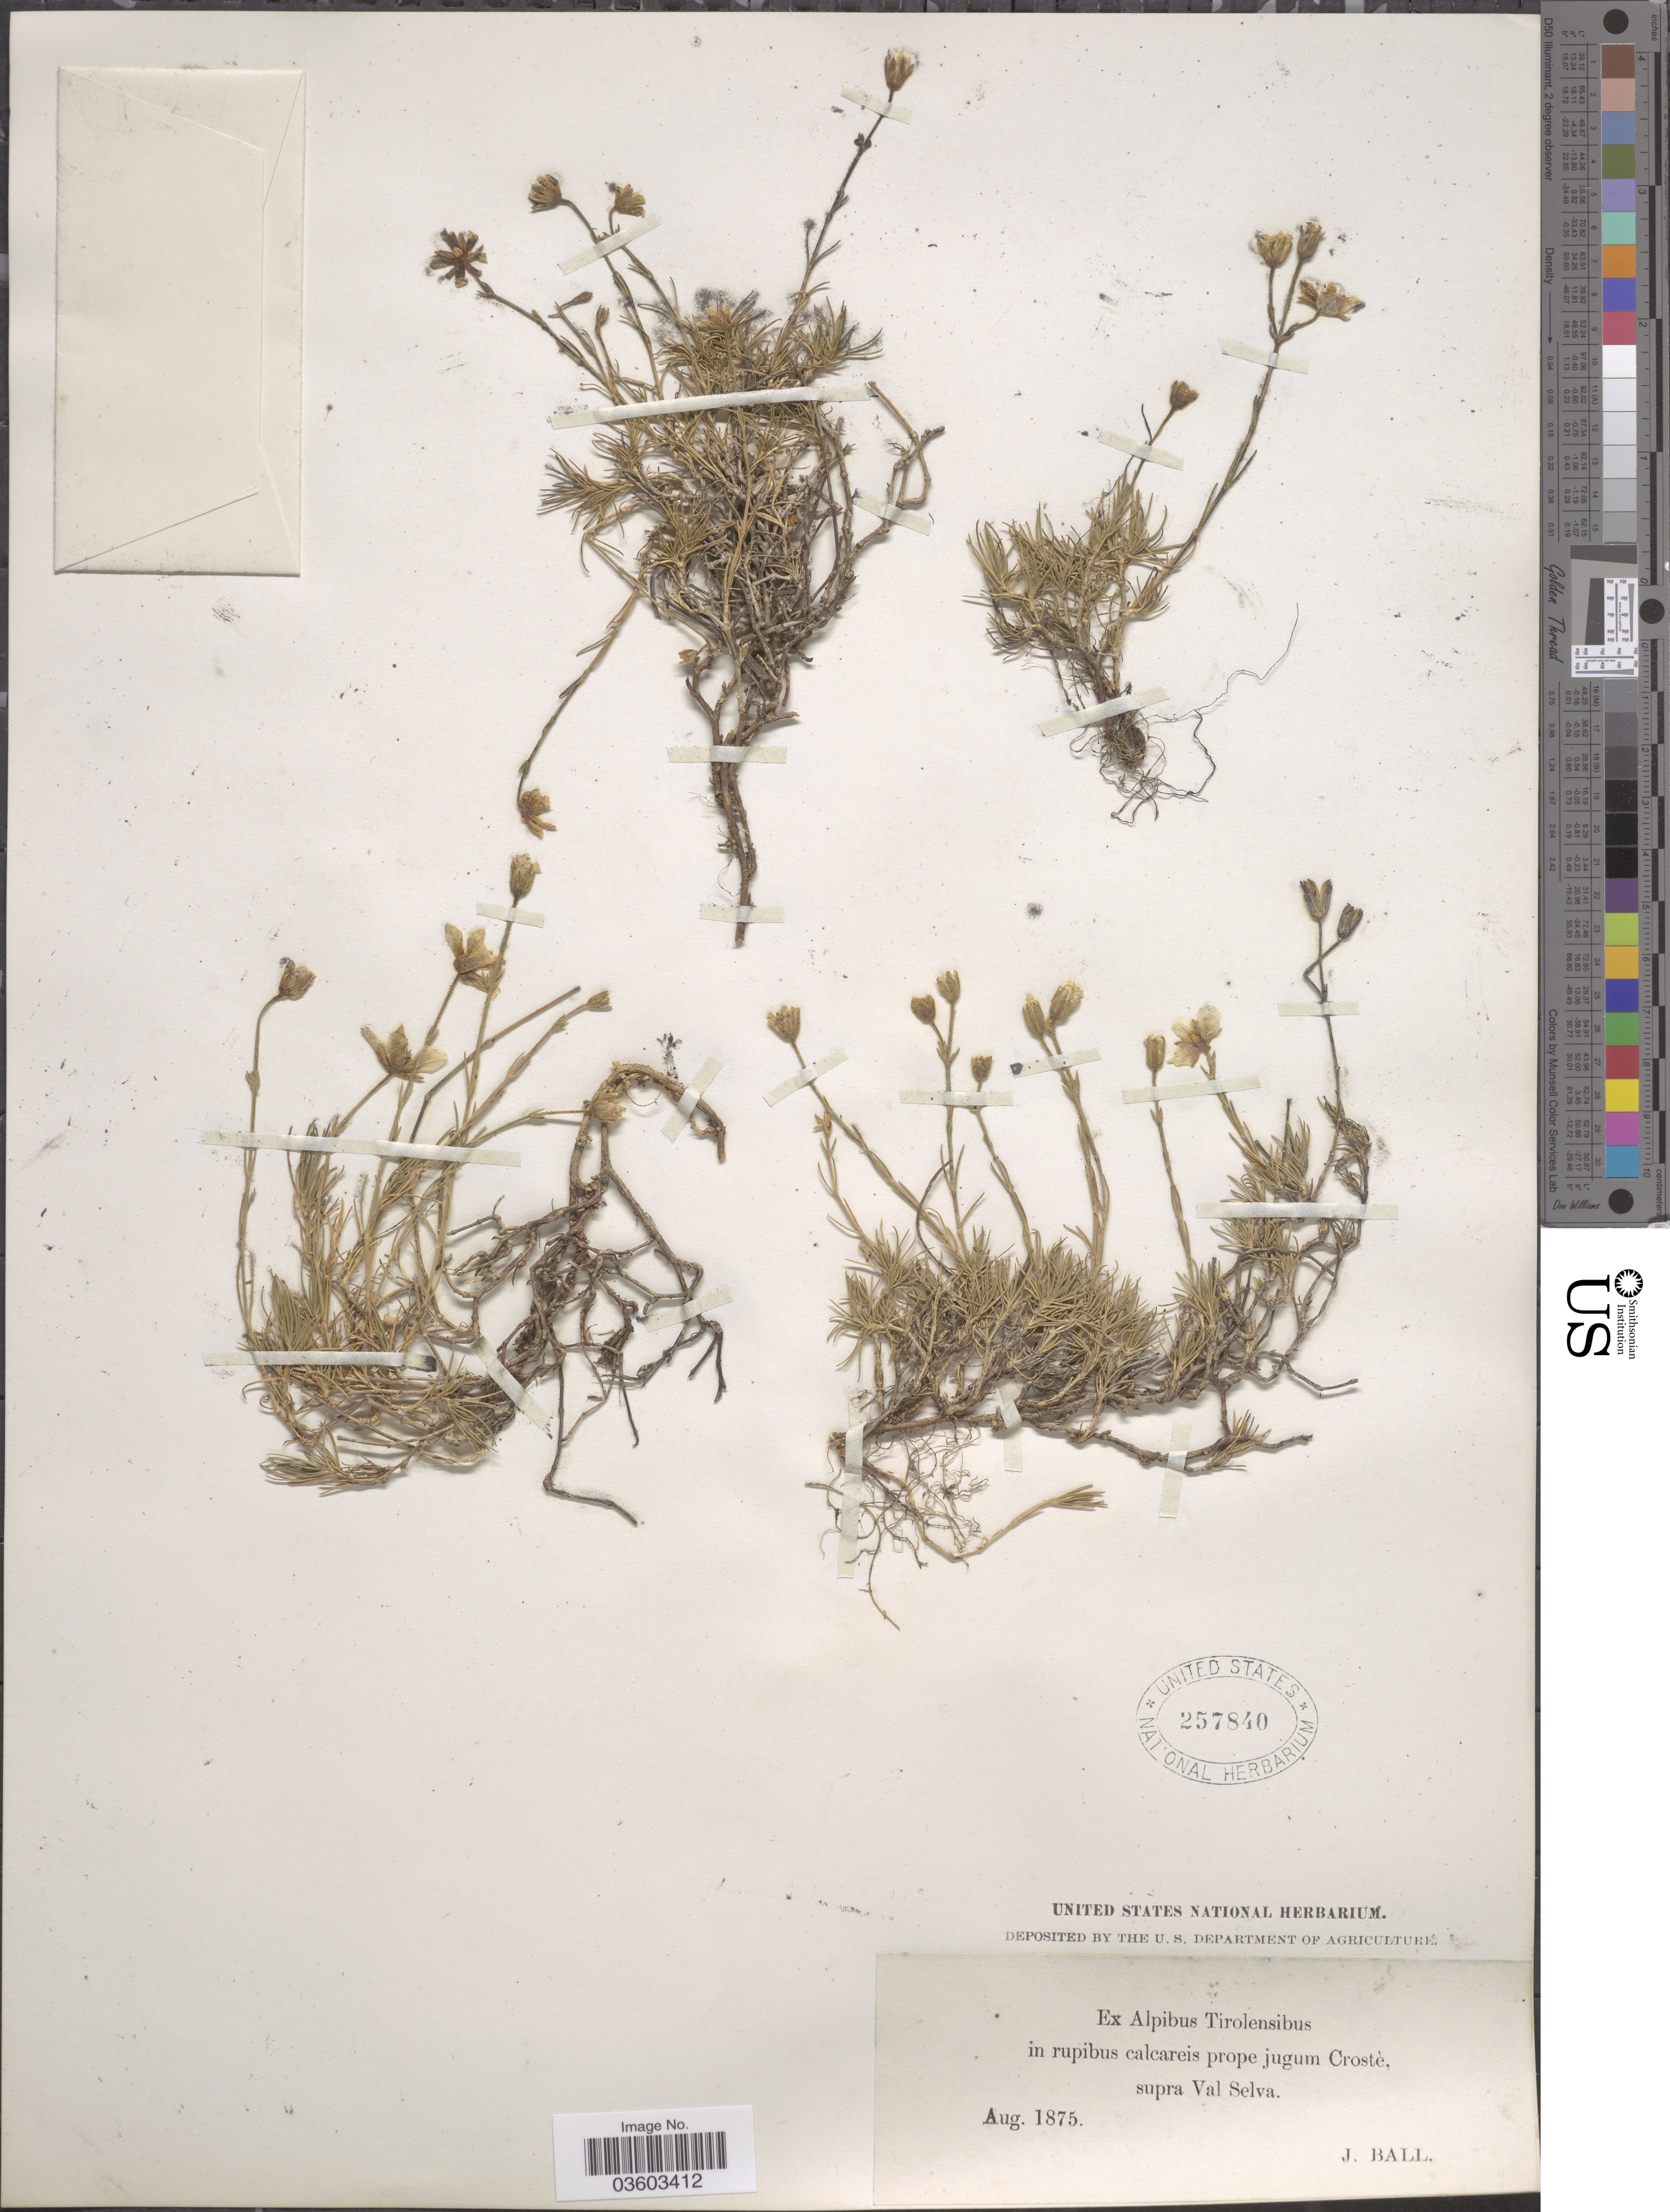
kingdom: Plantae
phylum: Tracheophyta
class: Magnoliopsida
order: Caryophyllales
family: Caryophyllaceae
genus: Cerastium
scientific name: Cerastium sp.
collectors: J. Ball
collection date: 1875-08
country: Italy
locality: Ex Alpibus Tirolensibus, in rupibus calcareis prope jugum Crostè, supra Val Selva.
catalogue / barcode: US 257840